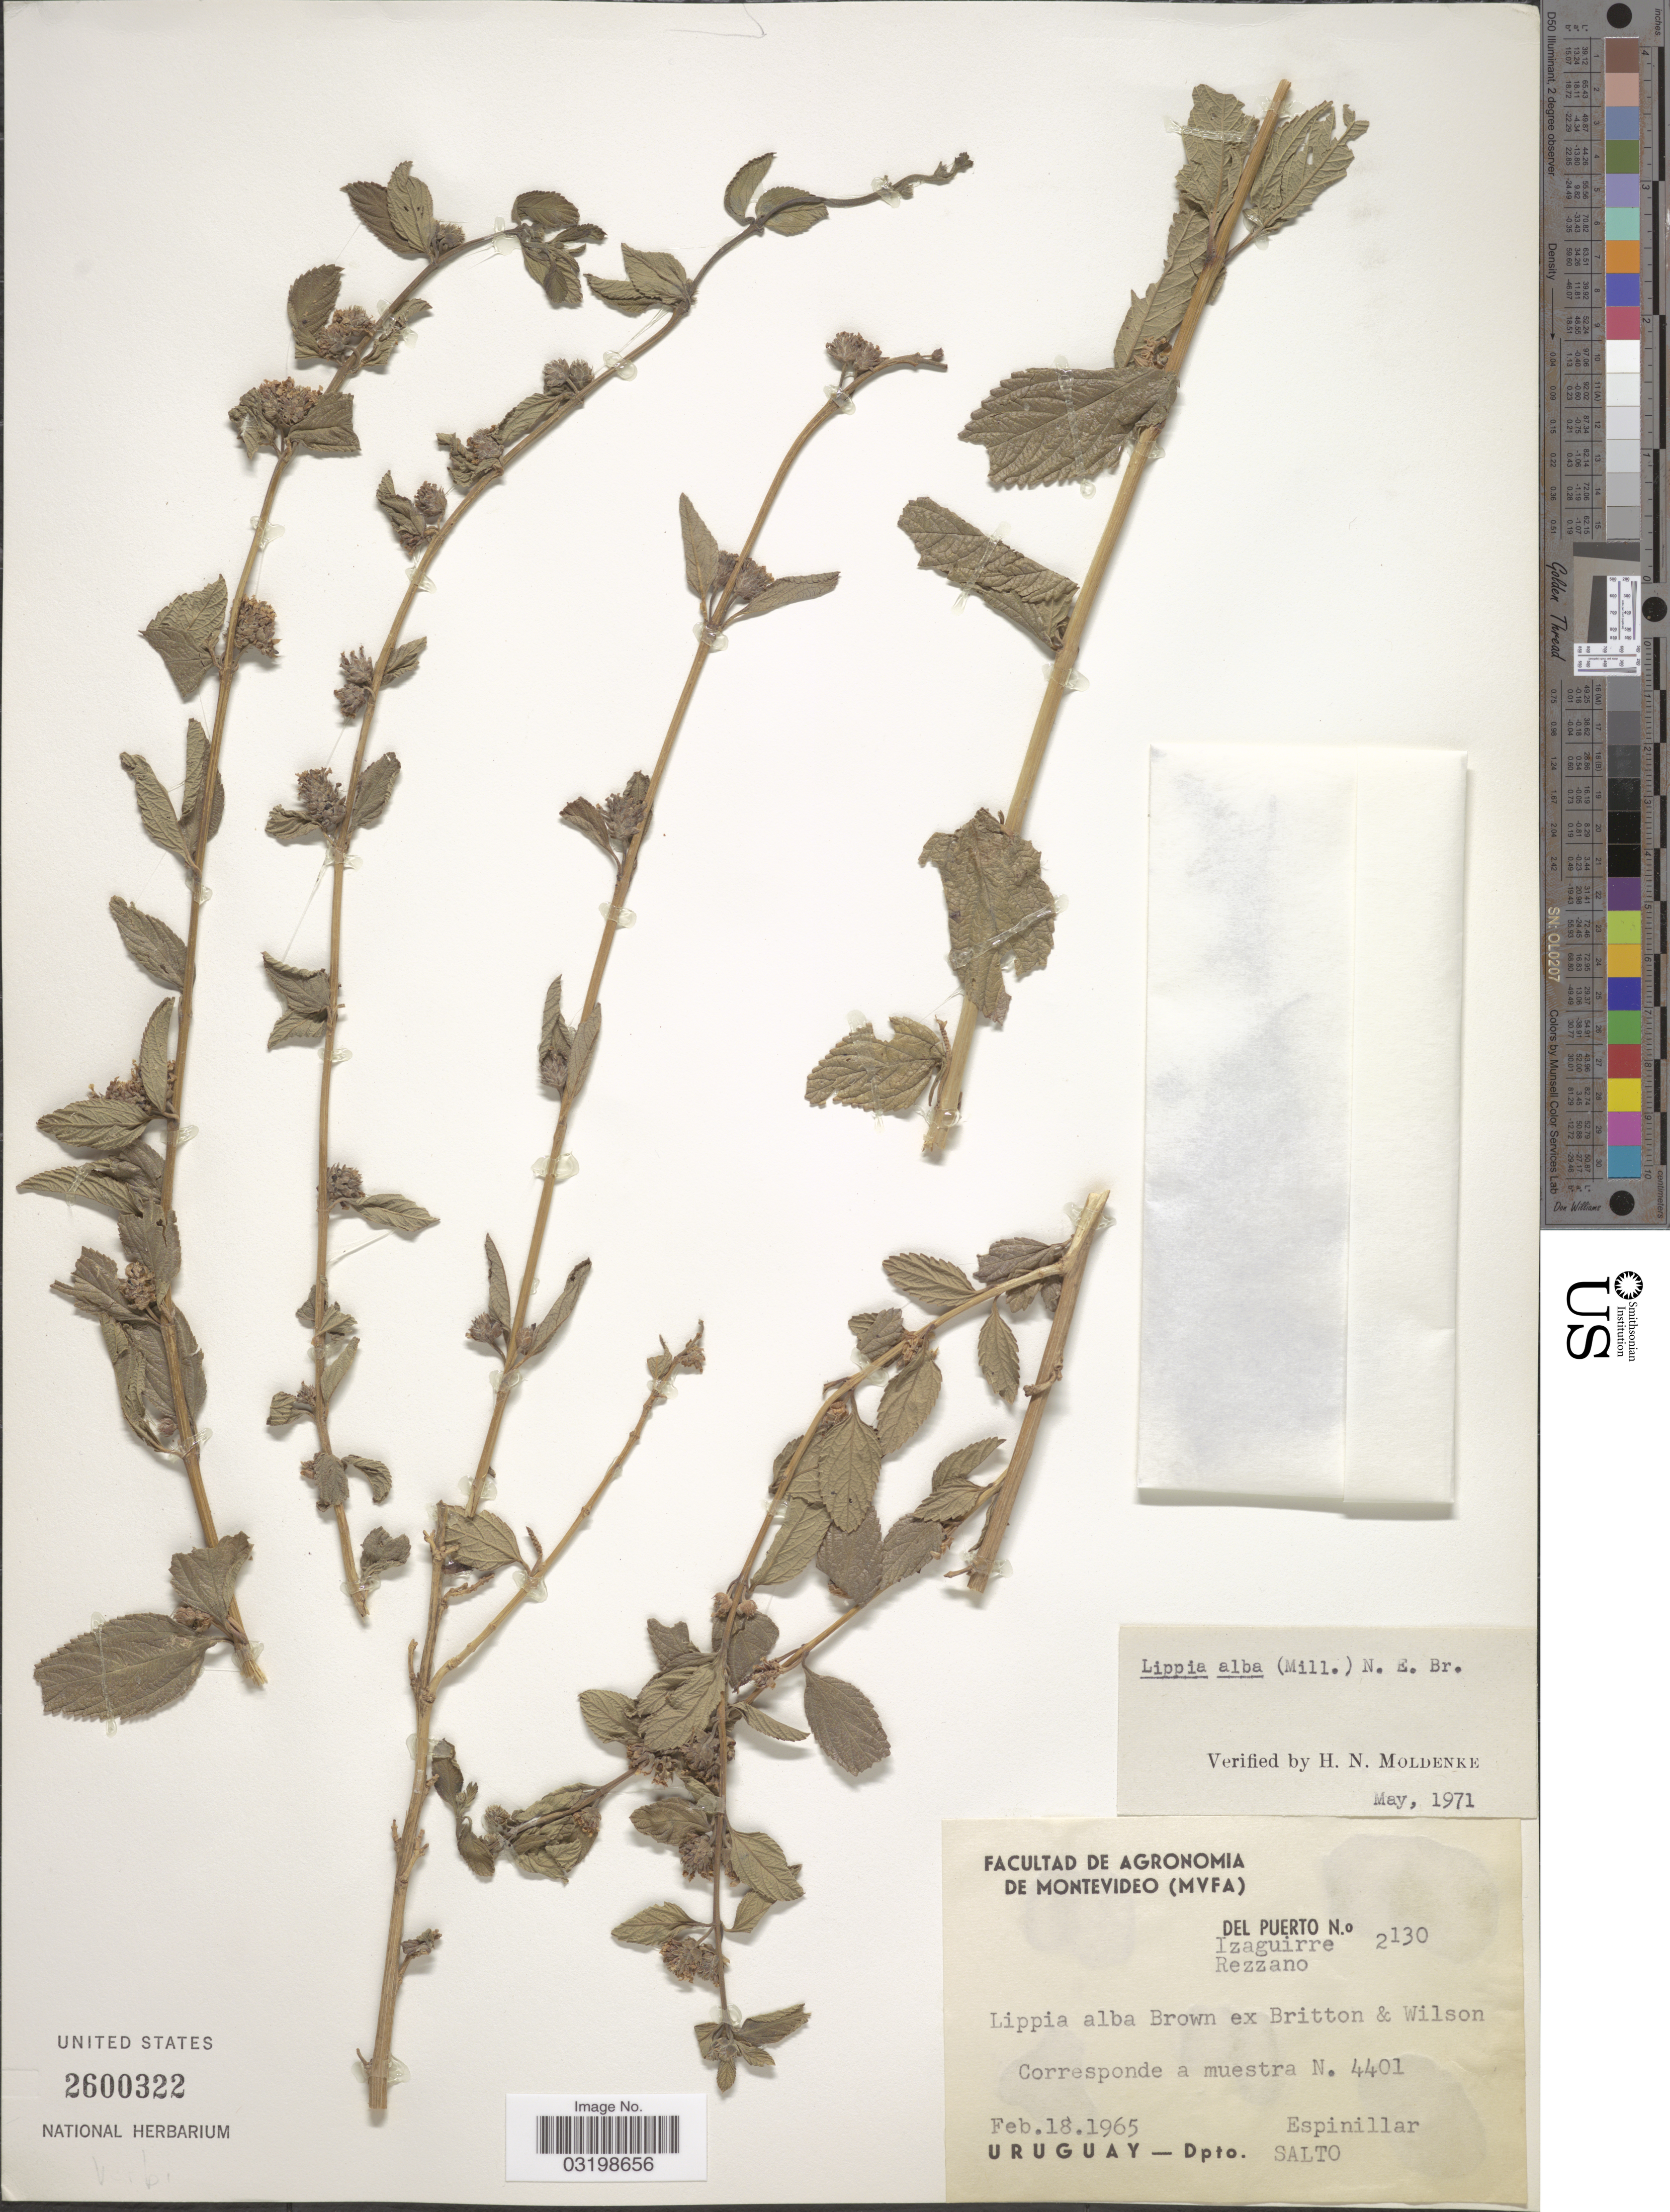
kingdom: Plantae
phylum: Tracheophyta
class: Magnoliopsida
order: Lamiales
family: Verbenaceae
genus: Lippia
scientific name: Lippia alba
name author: (Mill.) N.E. Br. ex Britton & P. Wilson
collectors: Del Puerto & -. Rezzano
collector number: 2130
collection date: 1965-02-18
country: Uruguay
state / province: Salto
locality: Espinillar, Dpto. Salto.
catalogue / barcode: US 2600322